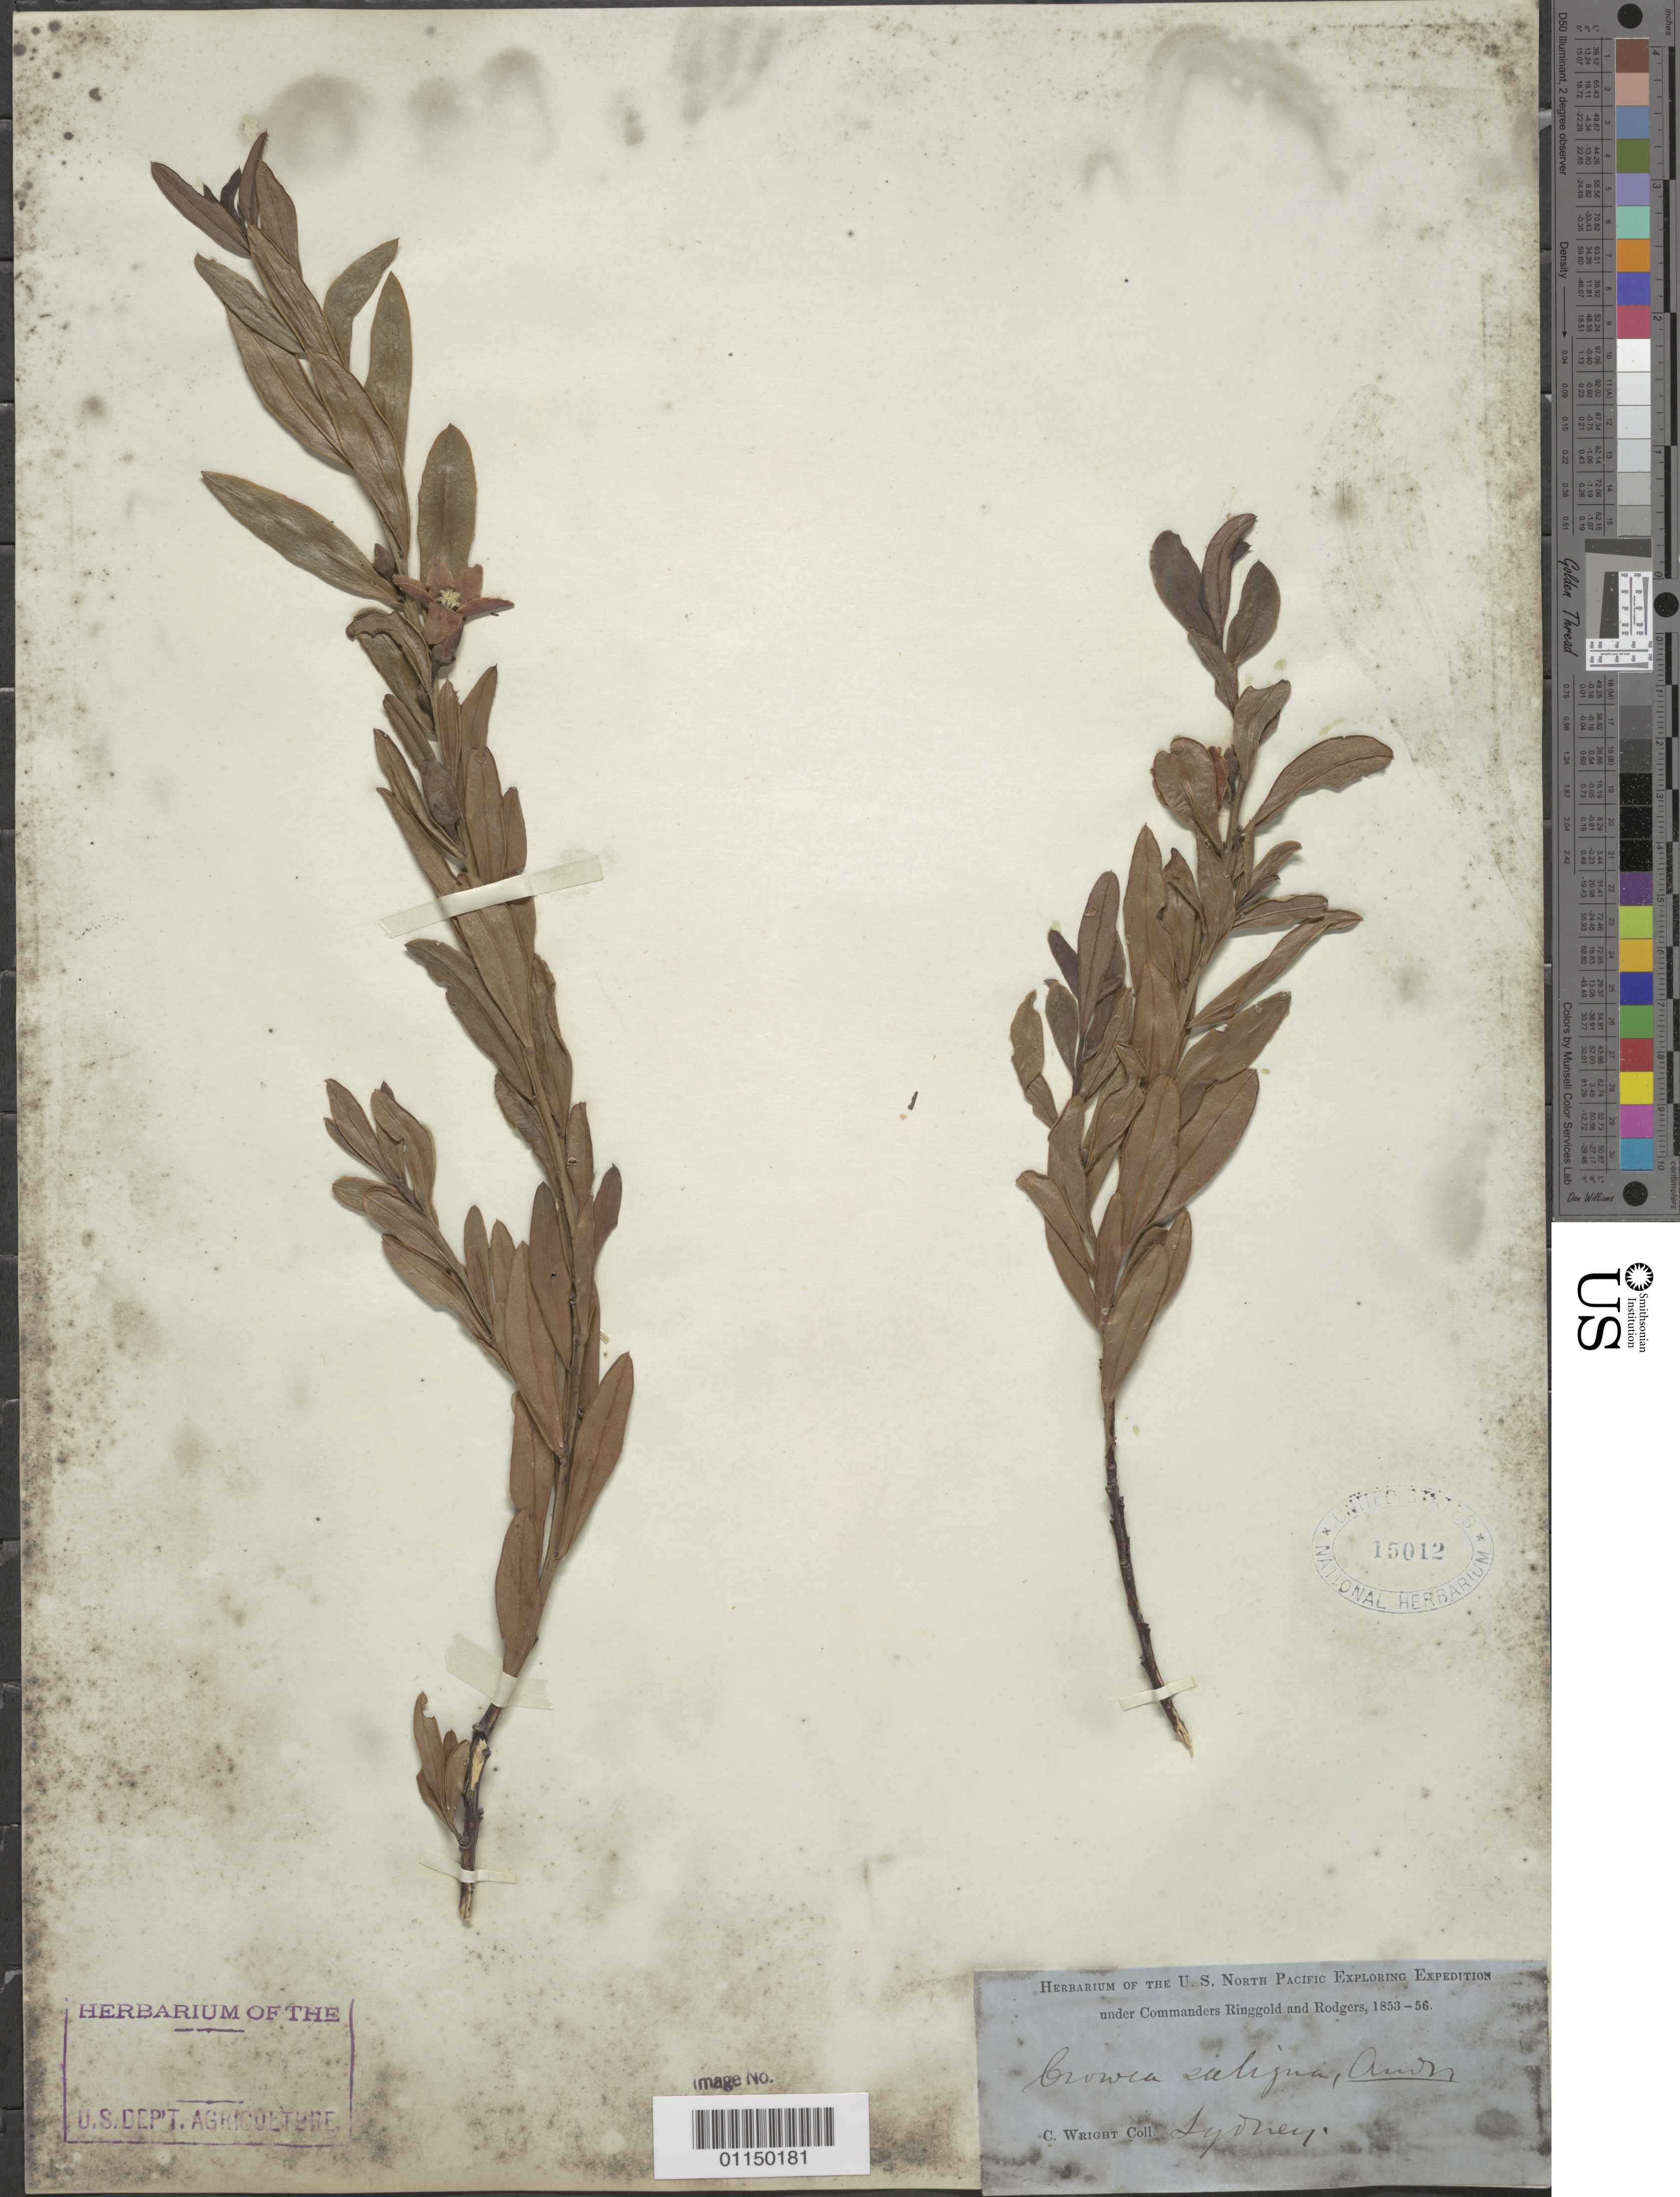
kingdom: Plantae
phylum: Tracheophyta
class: Magnoliopsida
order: Sapindales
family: Rutaceae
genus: Crowea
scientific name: Crowea saligna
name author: Andrews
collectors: C. Wright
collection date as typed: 1853 to -- -- 1856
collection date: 1853/1856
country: Australia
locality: Sydney.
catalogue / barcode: US 15012